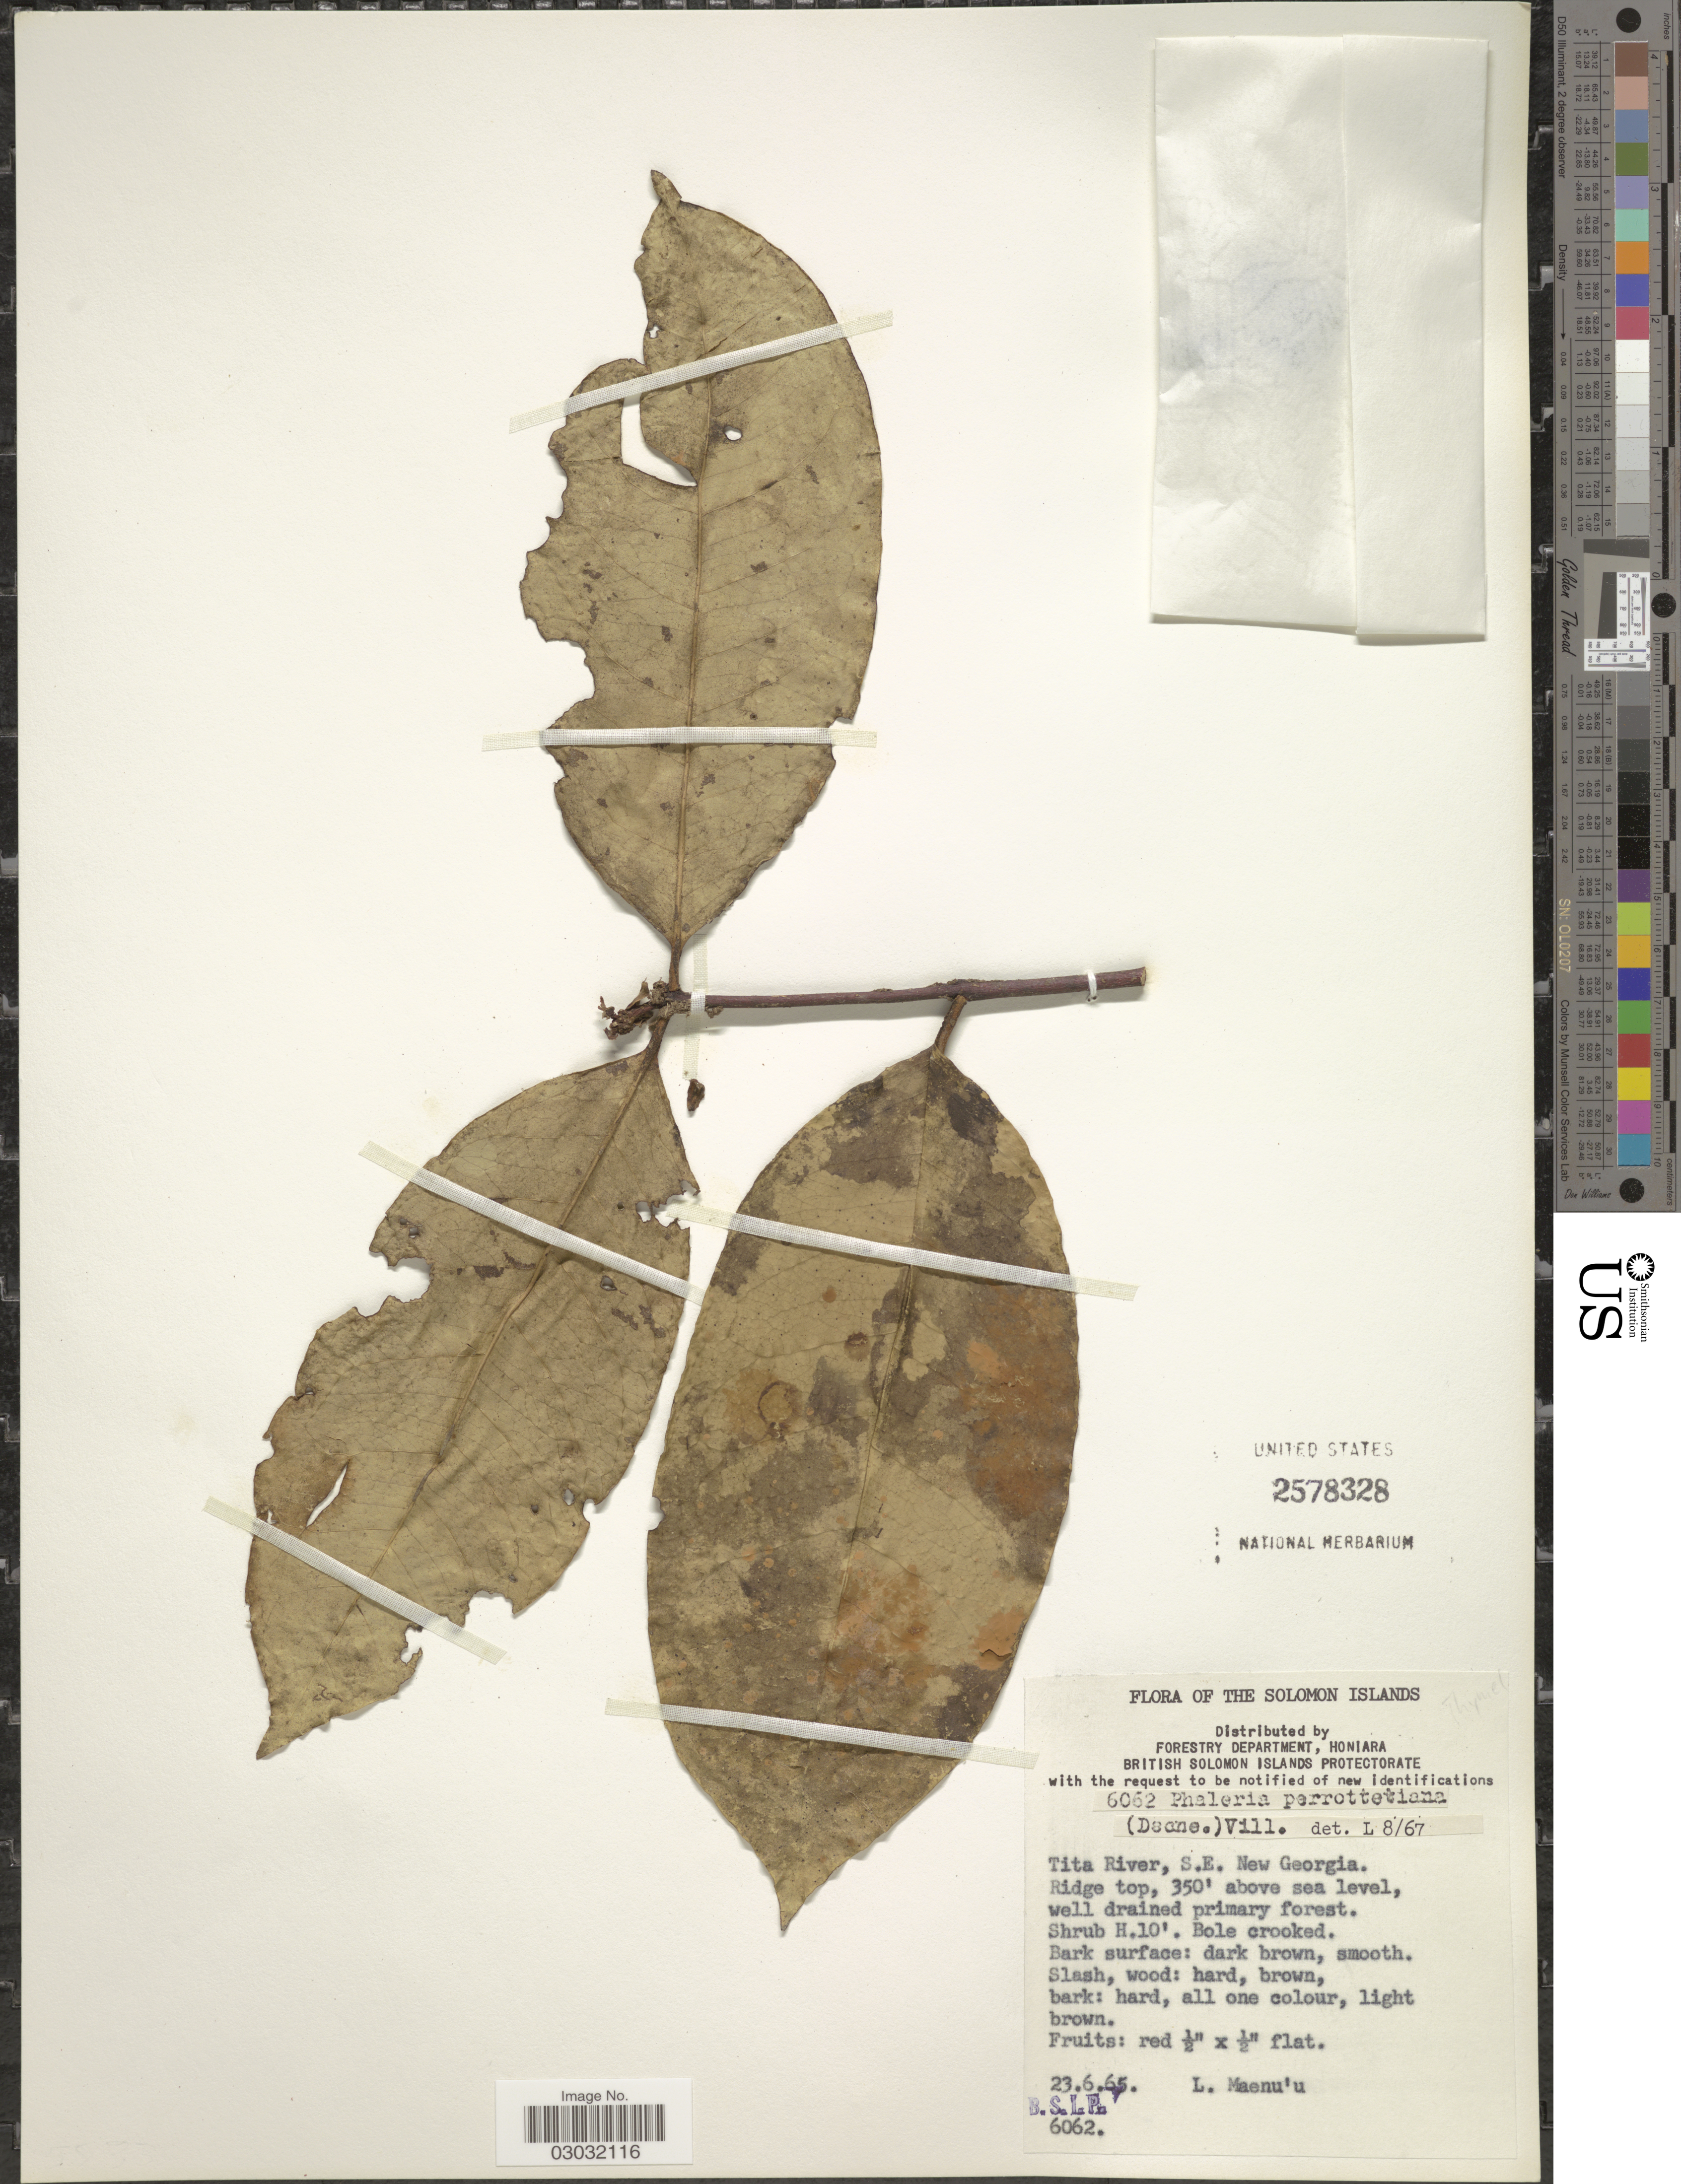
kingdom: Plantae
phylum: Tracheophyta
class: Magnoliopsida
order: Malvales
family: Thymelaeaceae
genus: Phaleria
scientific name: Phaleria perrottetiana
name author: (Decne.) Fern.-Vill.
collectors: L. Maenu'u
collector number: BSIP6062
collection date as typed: Transcribed d/m/y: 23/6/65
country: Solomon Islands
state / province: Solomon Islands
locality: Tita River, S.E. New Georgia.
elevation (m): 107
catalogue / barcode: US 2578328